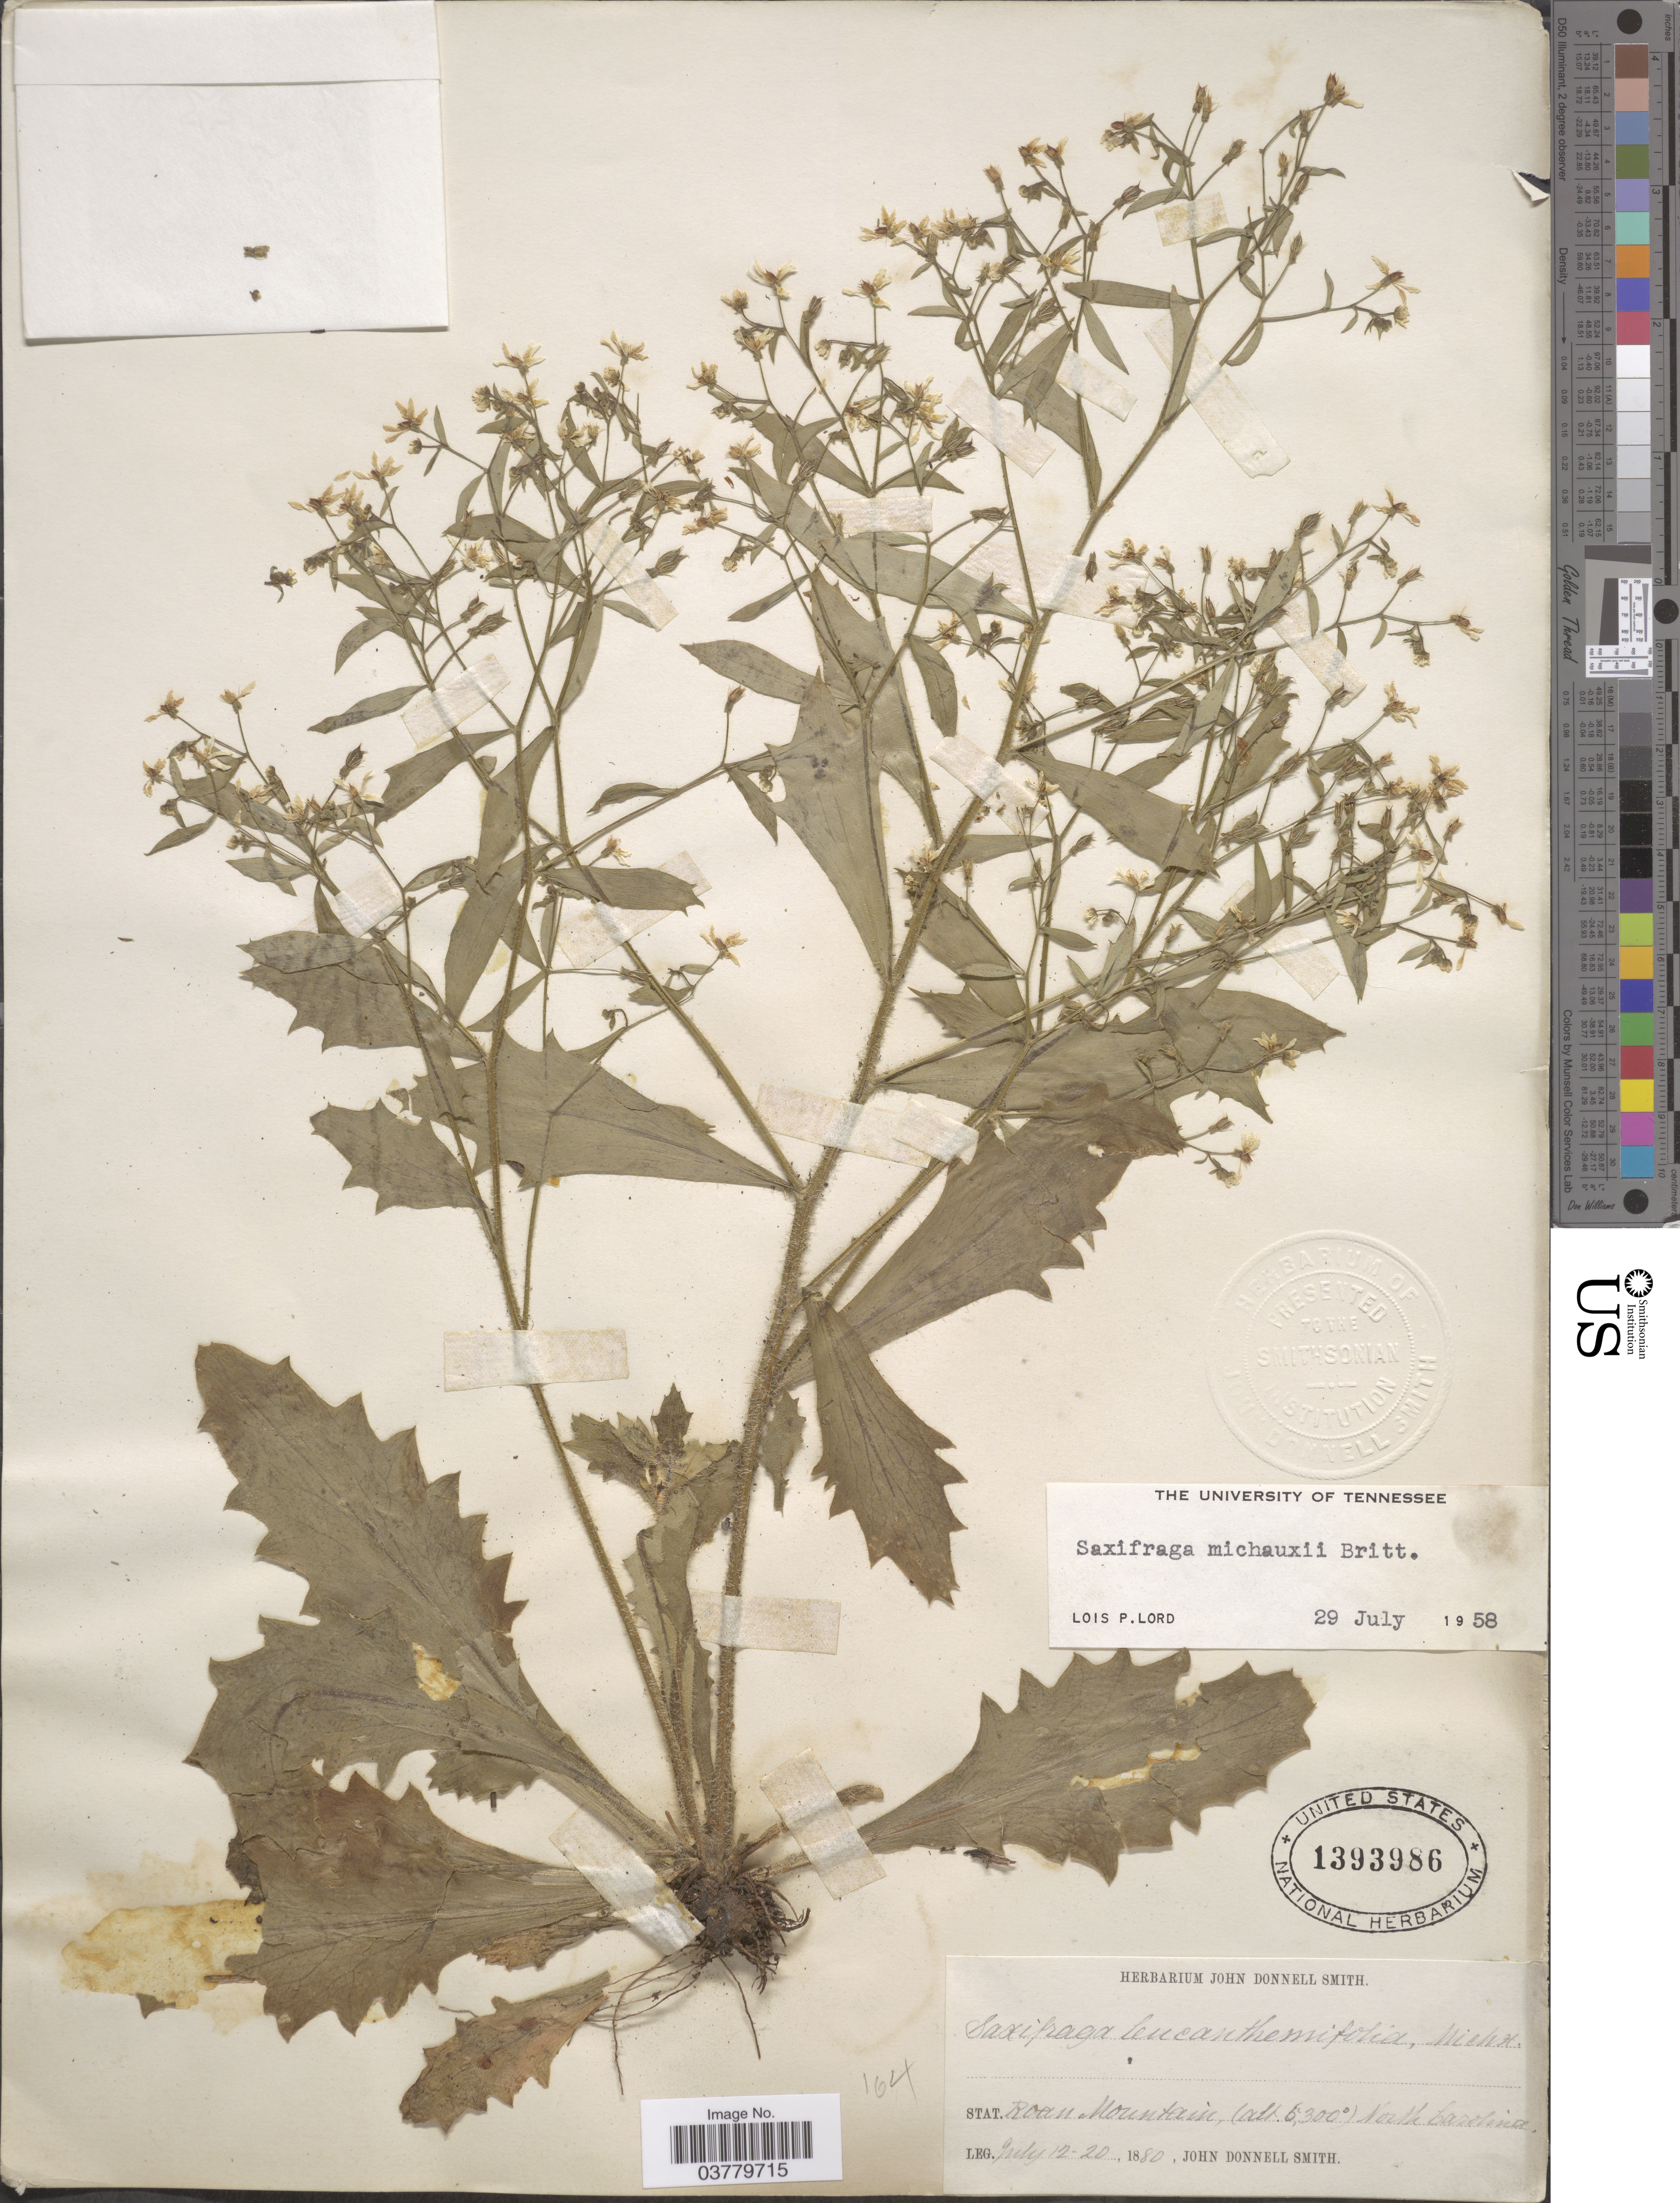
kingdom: Plantae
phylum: Tracheophyta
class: Magnoliopsida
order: Saxifragales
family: Saxifragaceae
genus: Micranthes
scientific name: Micranthes petiolaris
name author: (Raf.) Bush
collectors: J. Donnell Smith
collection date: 1880-07-12/1880-07-20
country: United States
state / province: North Carolina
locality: Stat. Roan Mountain.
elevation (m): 1920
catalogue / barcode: US 1393986